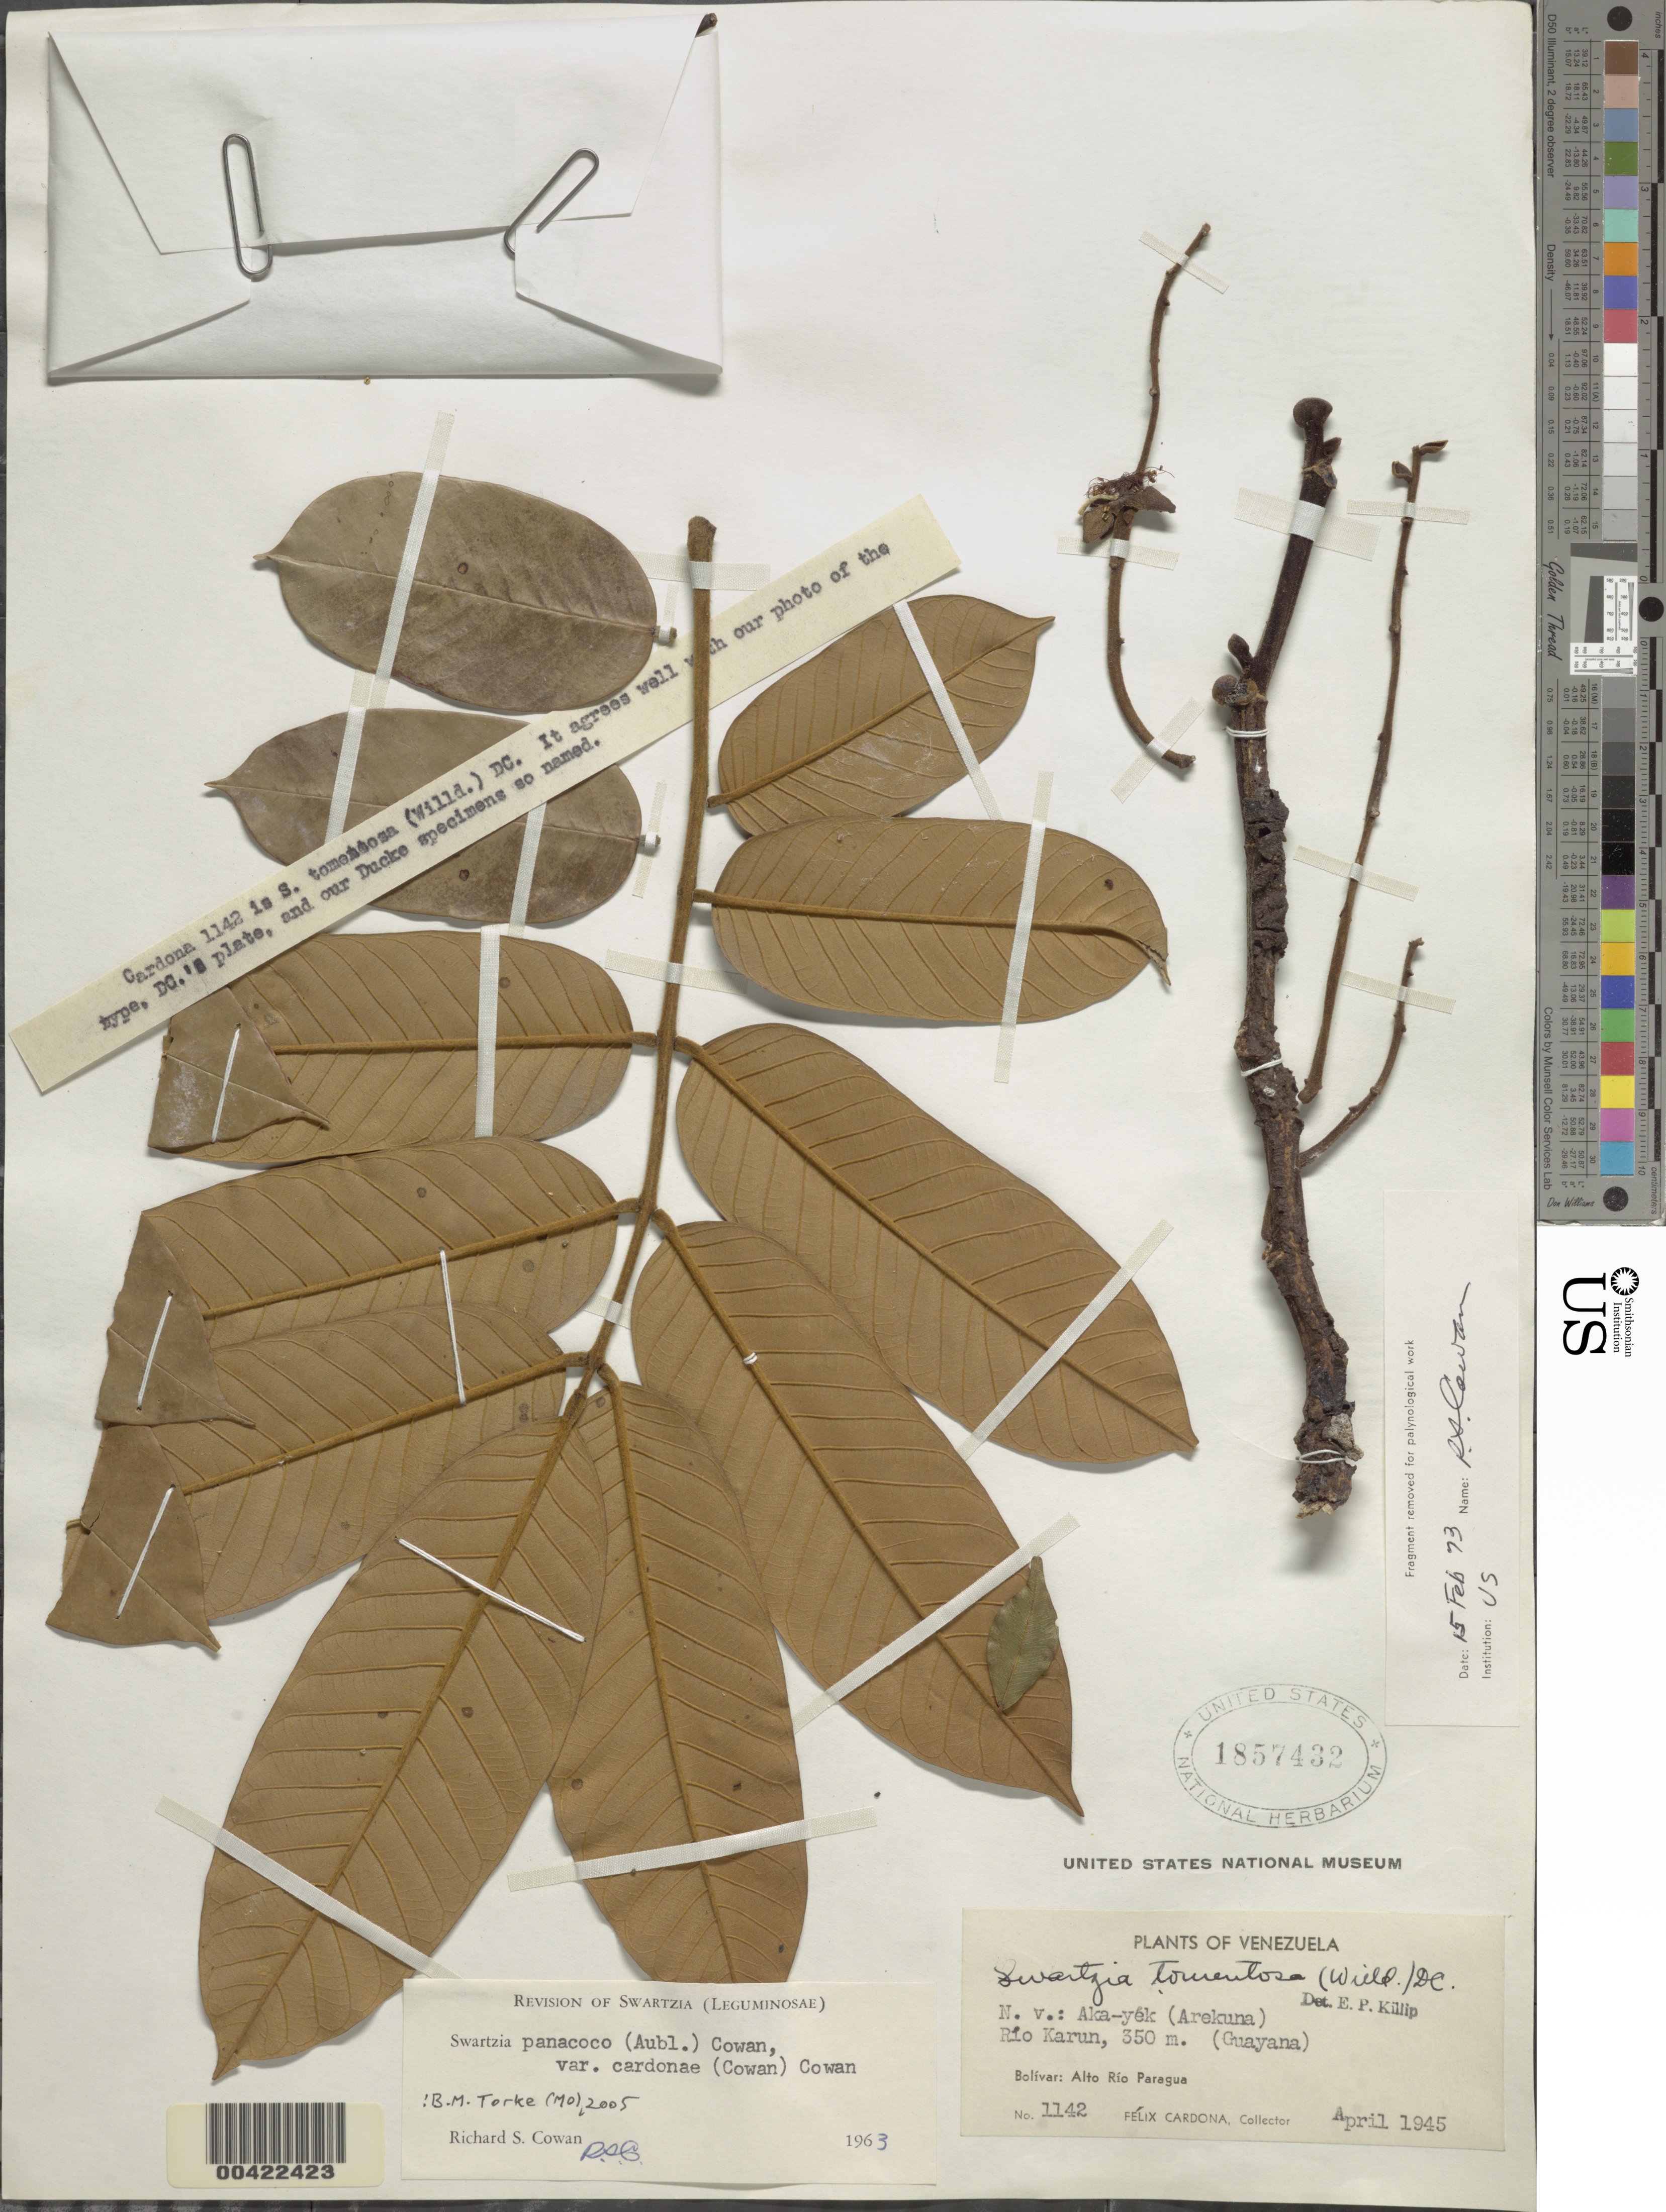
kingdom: Plantae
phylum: Tracheophyta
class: Magnoliopsida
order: Fabales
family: Fabaceae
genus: Swartzia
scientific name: Swartzia panacoco var. cardonae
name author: R.S. Cowan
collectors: F. Cardona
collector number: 1142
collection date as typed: Apr 1945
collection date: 1945-04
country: Venezuela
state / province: Bolivar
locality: Alto rio paragua; rio karun; guayana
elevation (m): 350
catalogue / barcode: US 1857432